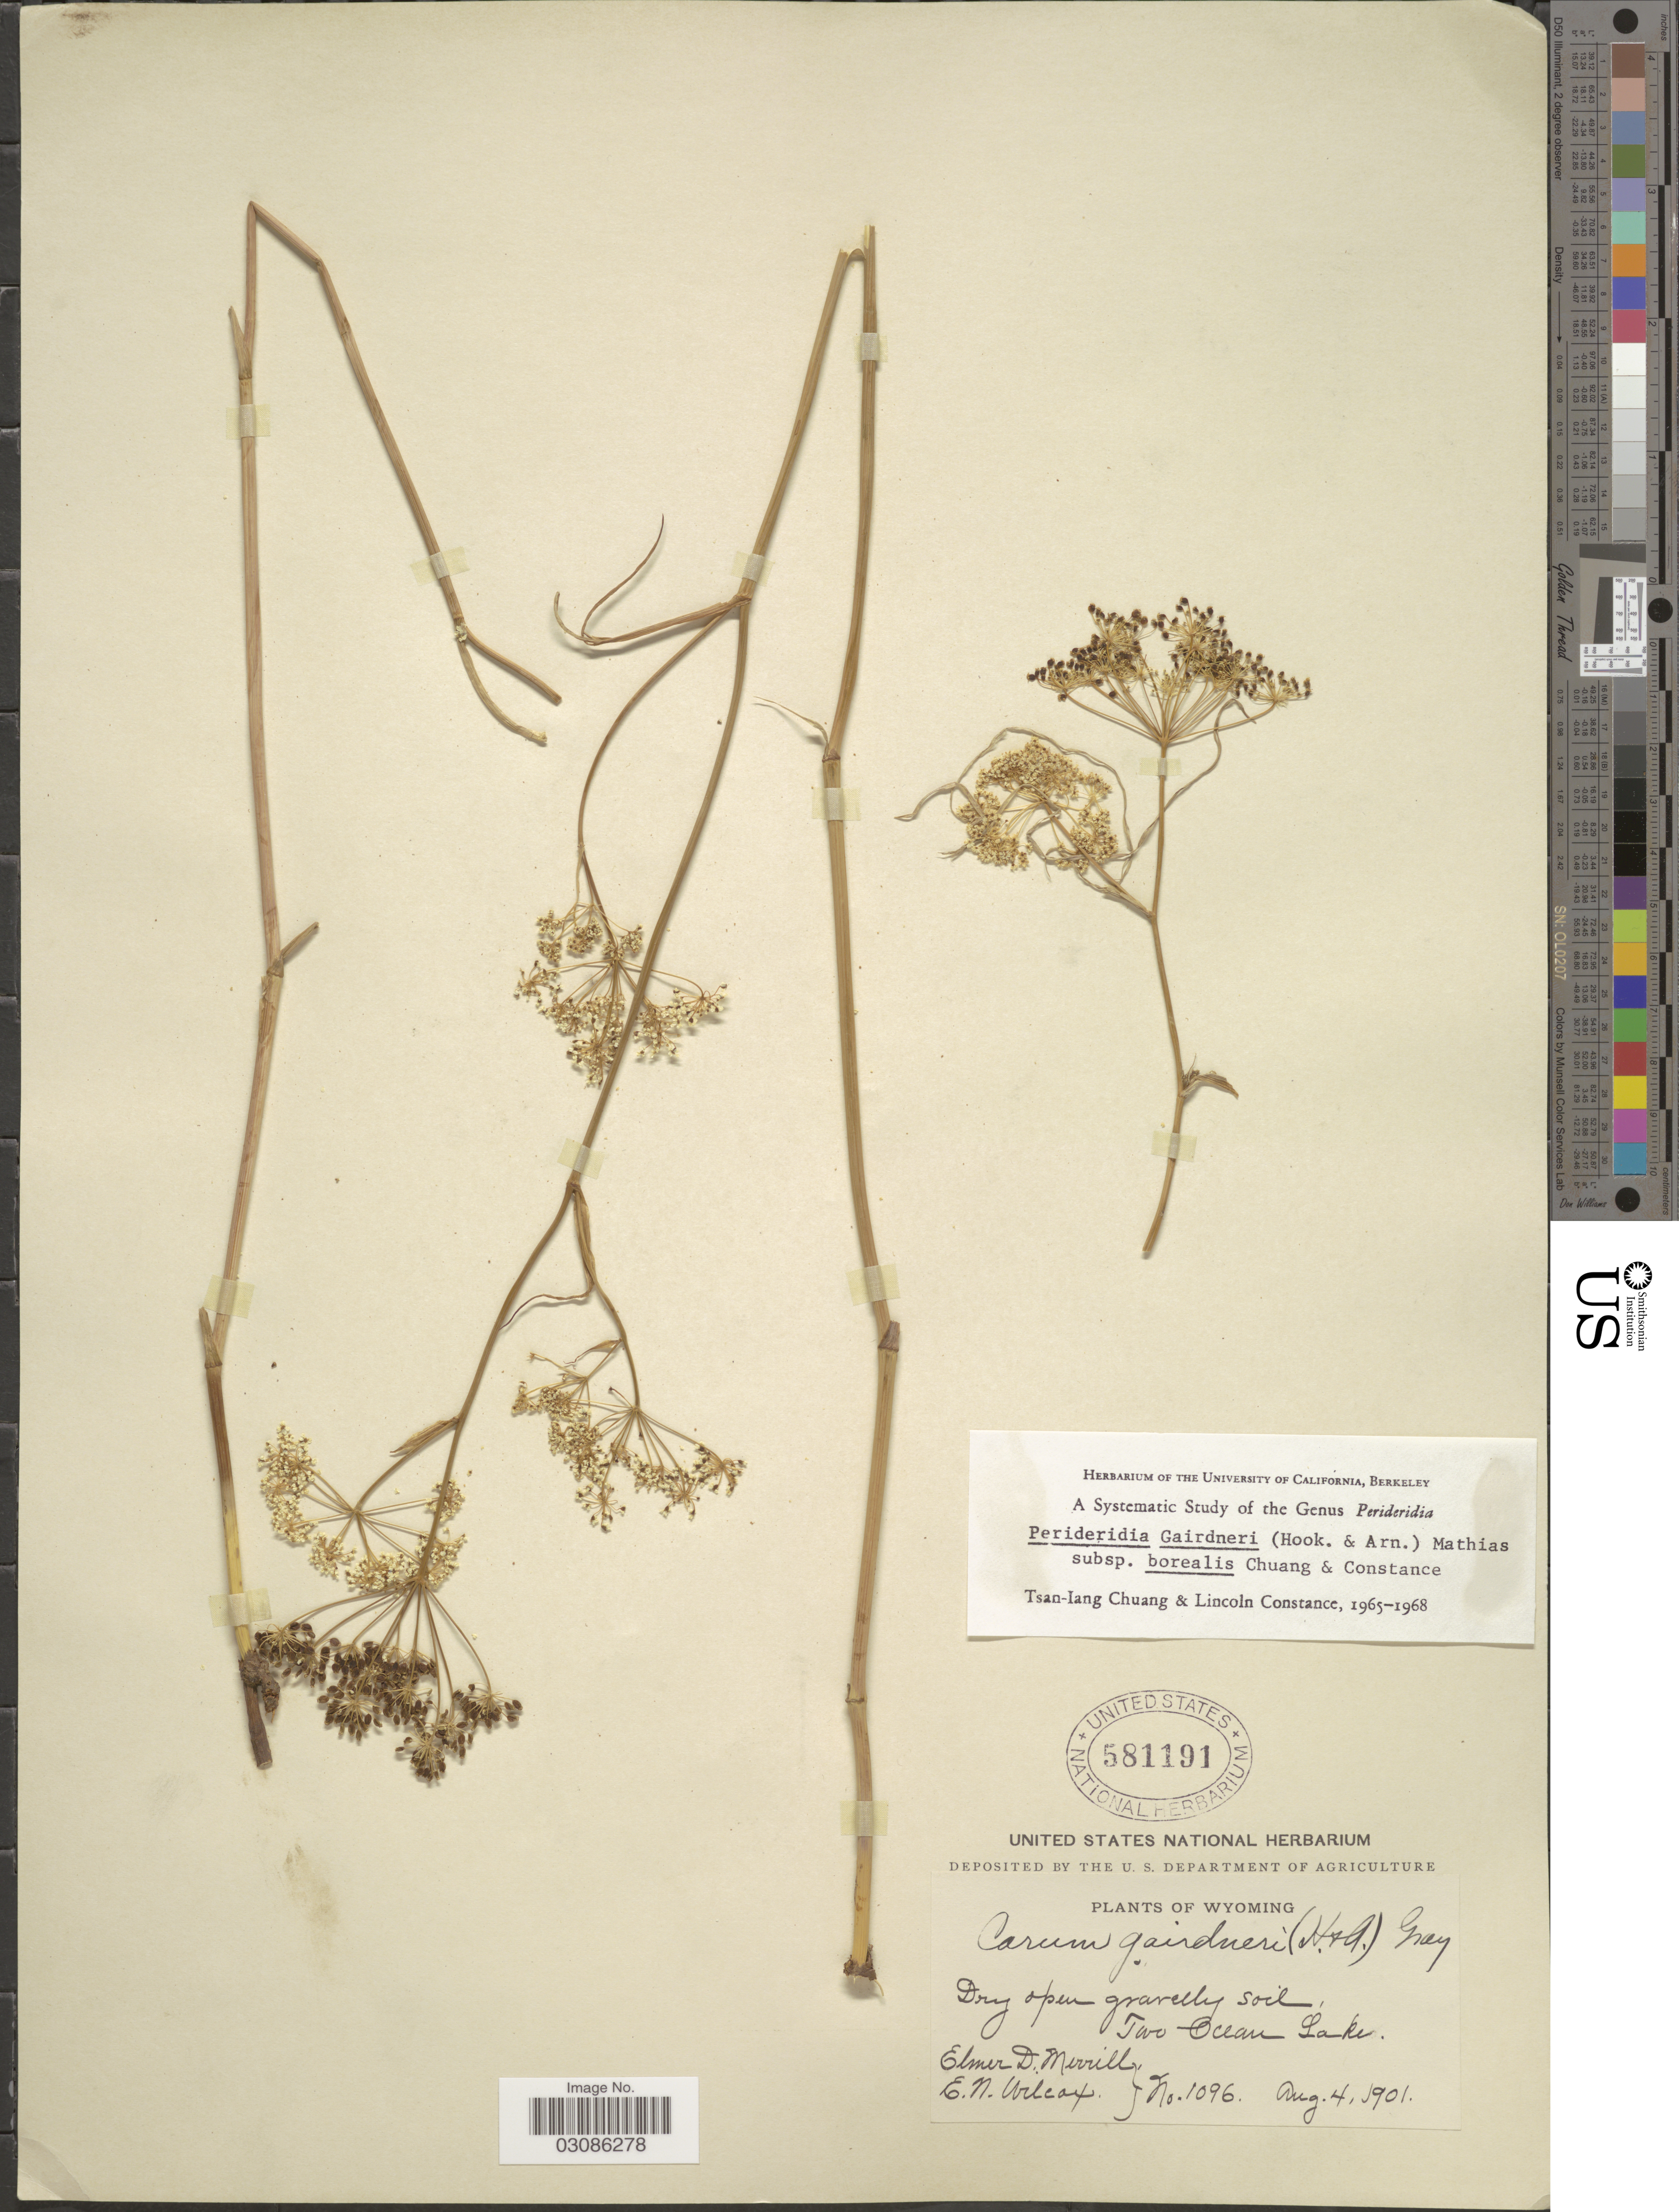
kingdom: Plantae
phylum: Tracheophyta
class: Magnoliopsida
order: Apiales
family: Apiaceae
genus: Perideridia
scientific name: Perideridia gairdneri subsp. borealis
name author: T.I. Chuang & Constance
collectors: E. D. Merrill & E. Wilcox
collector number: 1096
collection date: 1901-08-04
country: United States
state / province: Wyoming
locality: Two Ocean Lake.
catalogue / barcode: US 581191